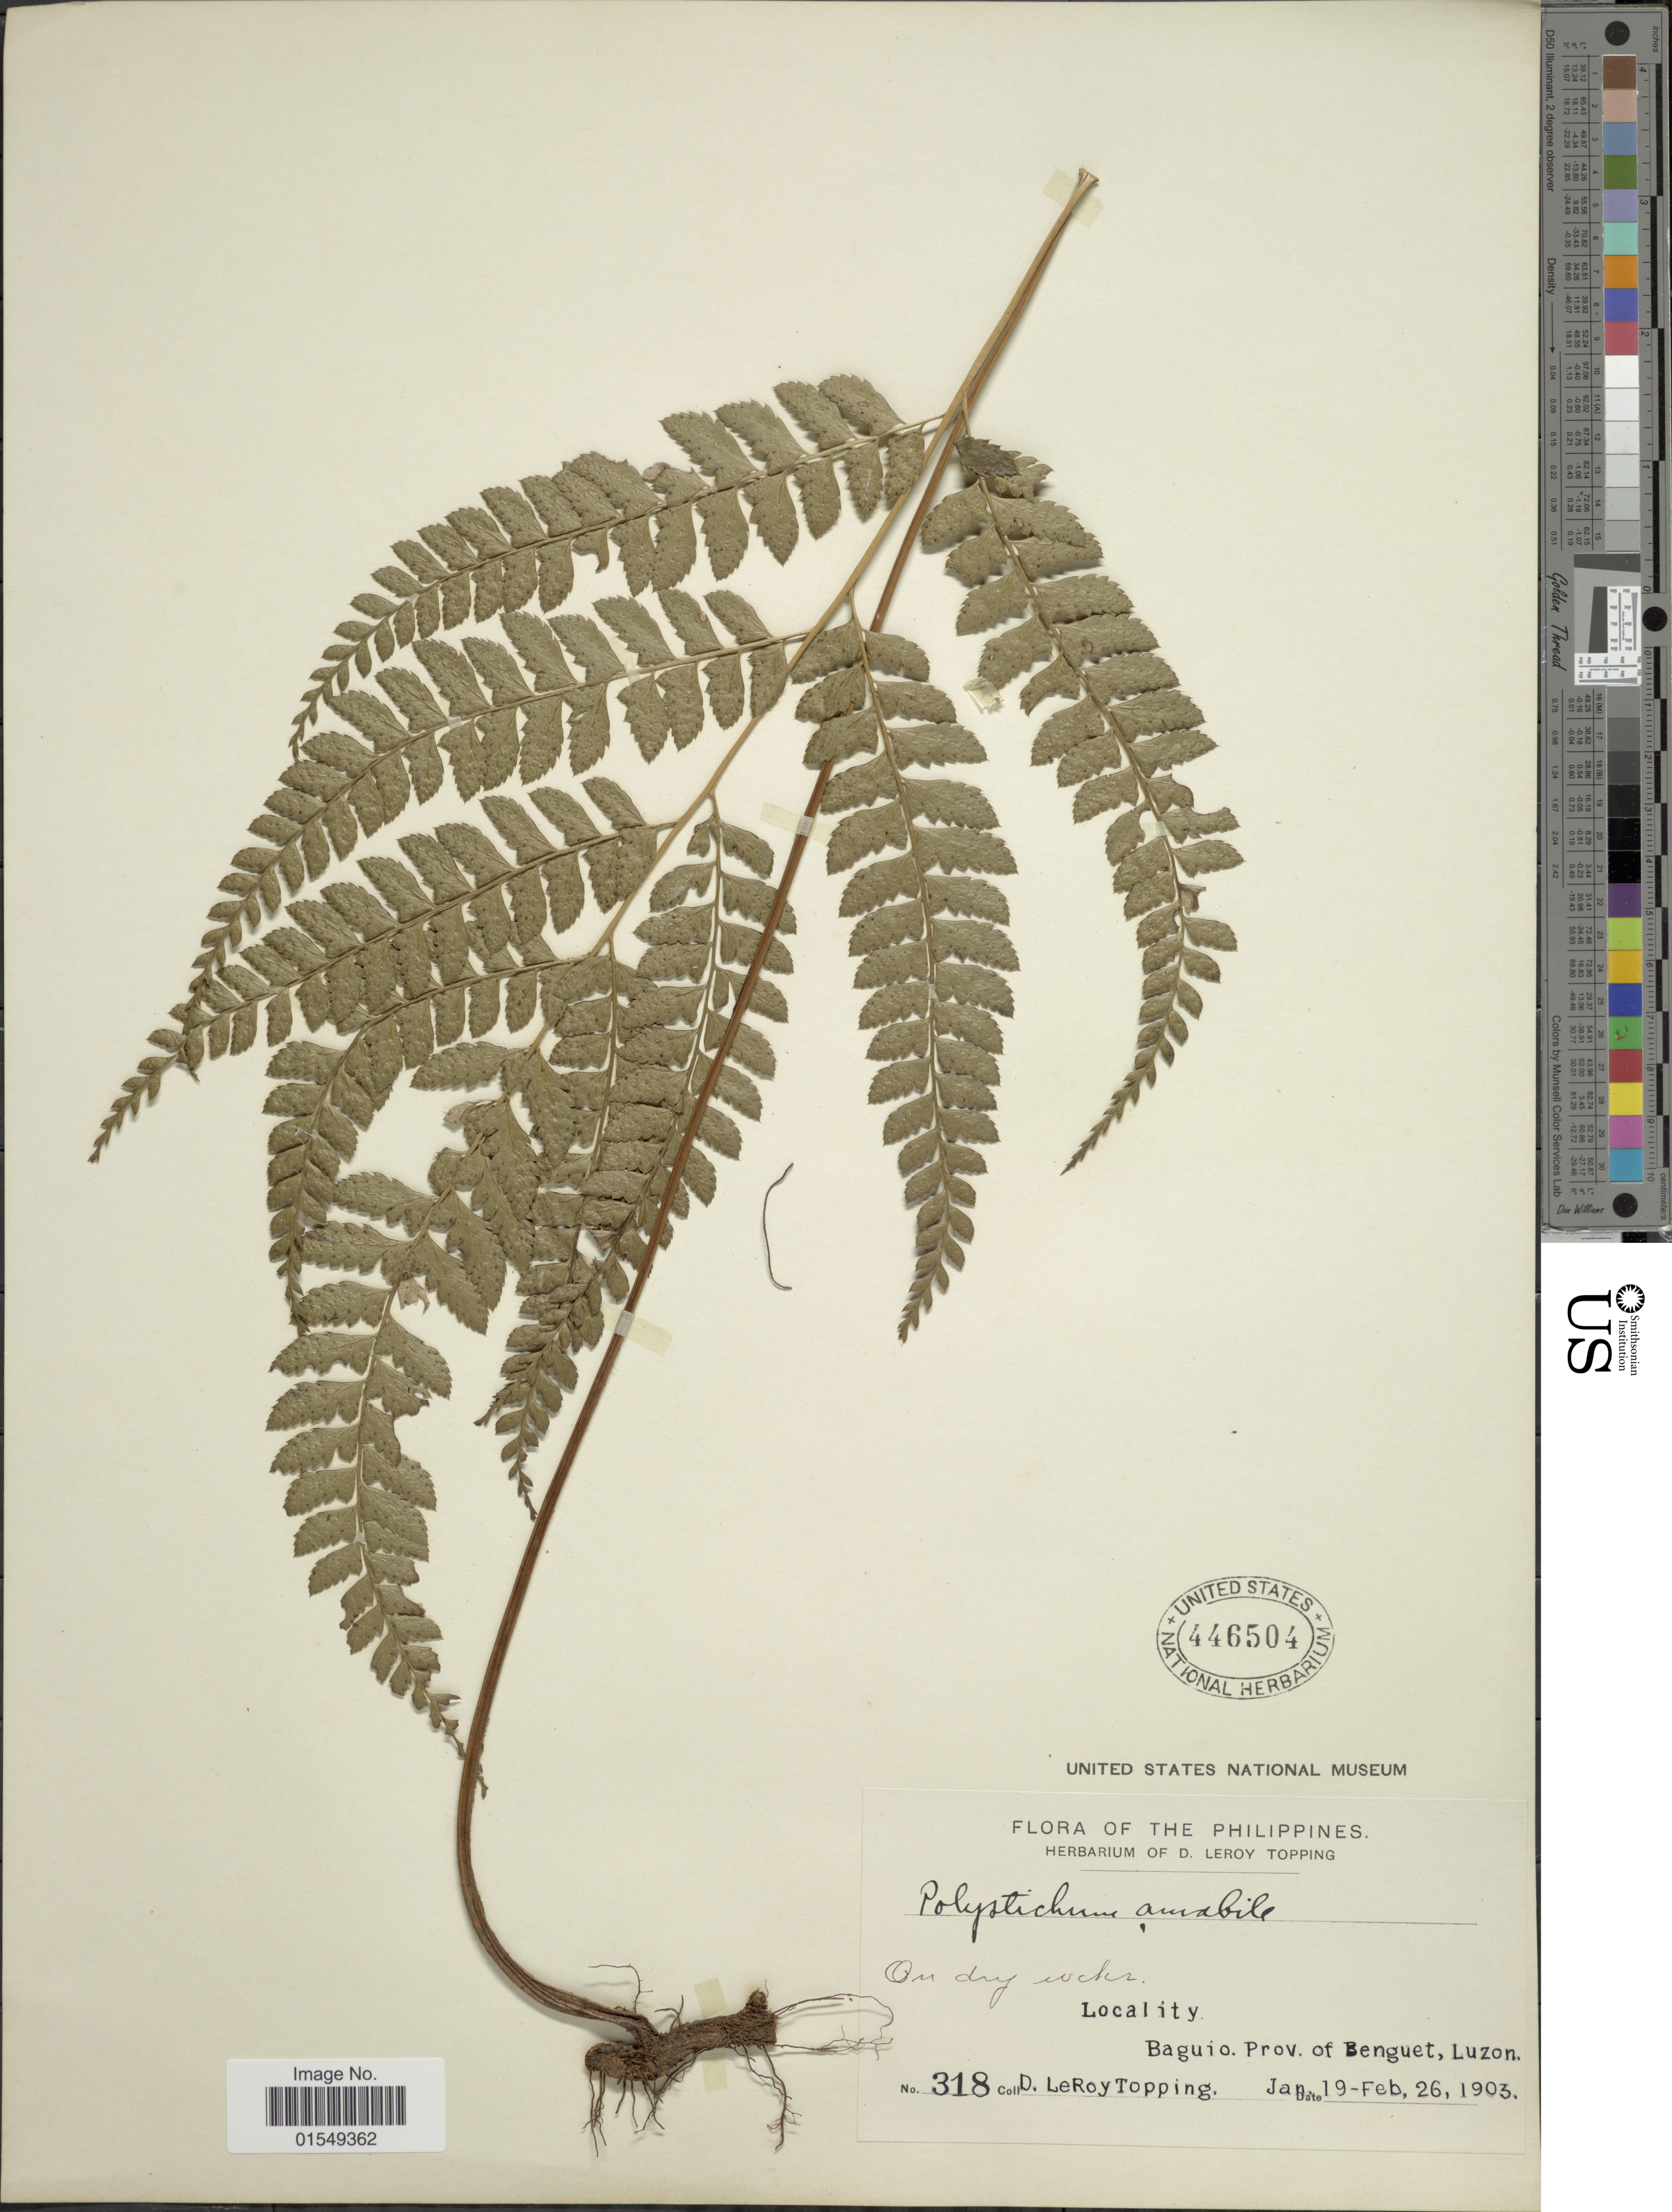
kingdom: Plantae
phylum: Tracheophyta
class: Polypodiopsida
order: Polypodiales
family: Dryopteridaceae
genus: Arachniodes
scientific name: Arachniodes amabilis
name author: (Blume) Tindale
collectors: D. L. Topping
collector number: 318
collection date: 1903-01-19/1903-02-26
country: Philippines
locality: Baguio, Prov. of Benguet, Luzon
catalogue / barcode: US 446504